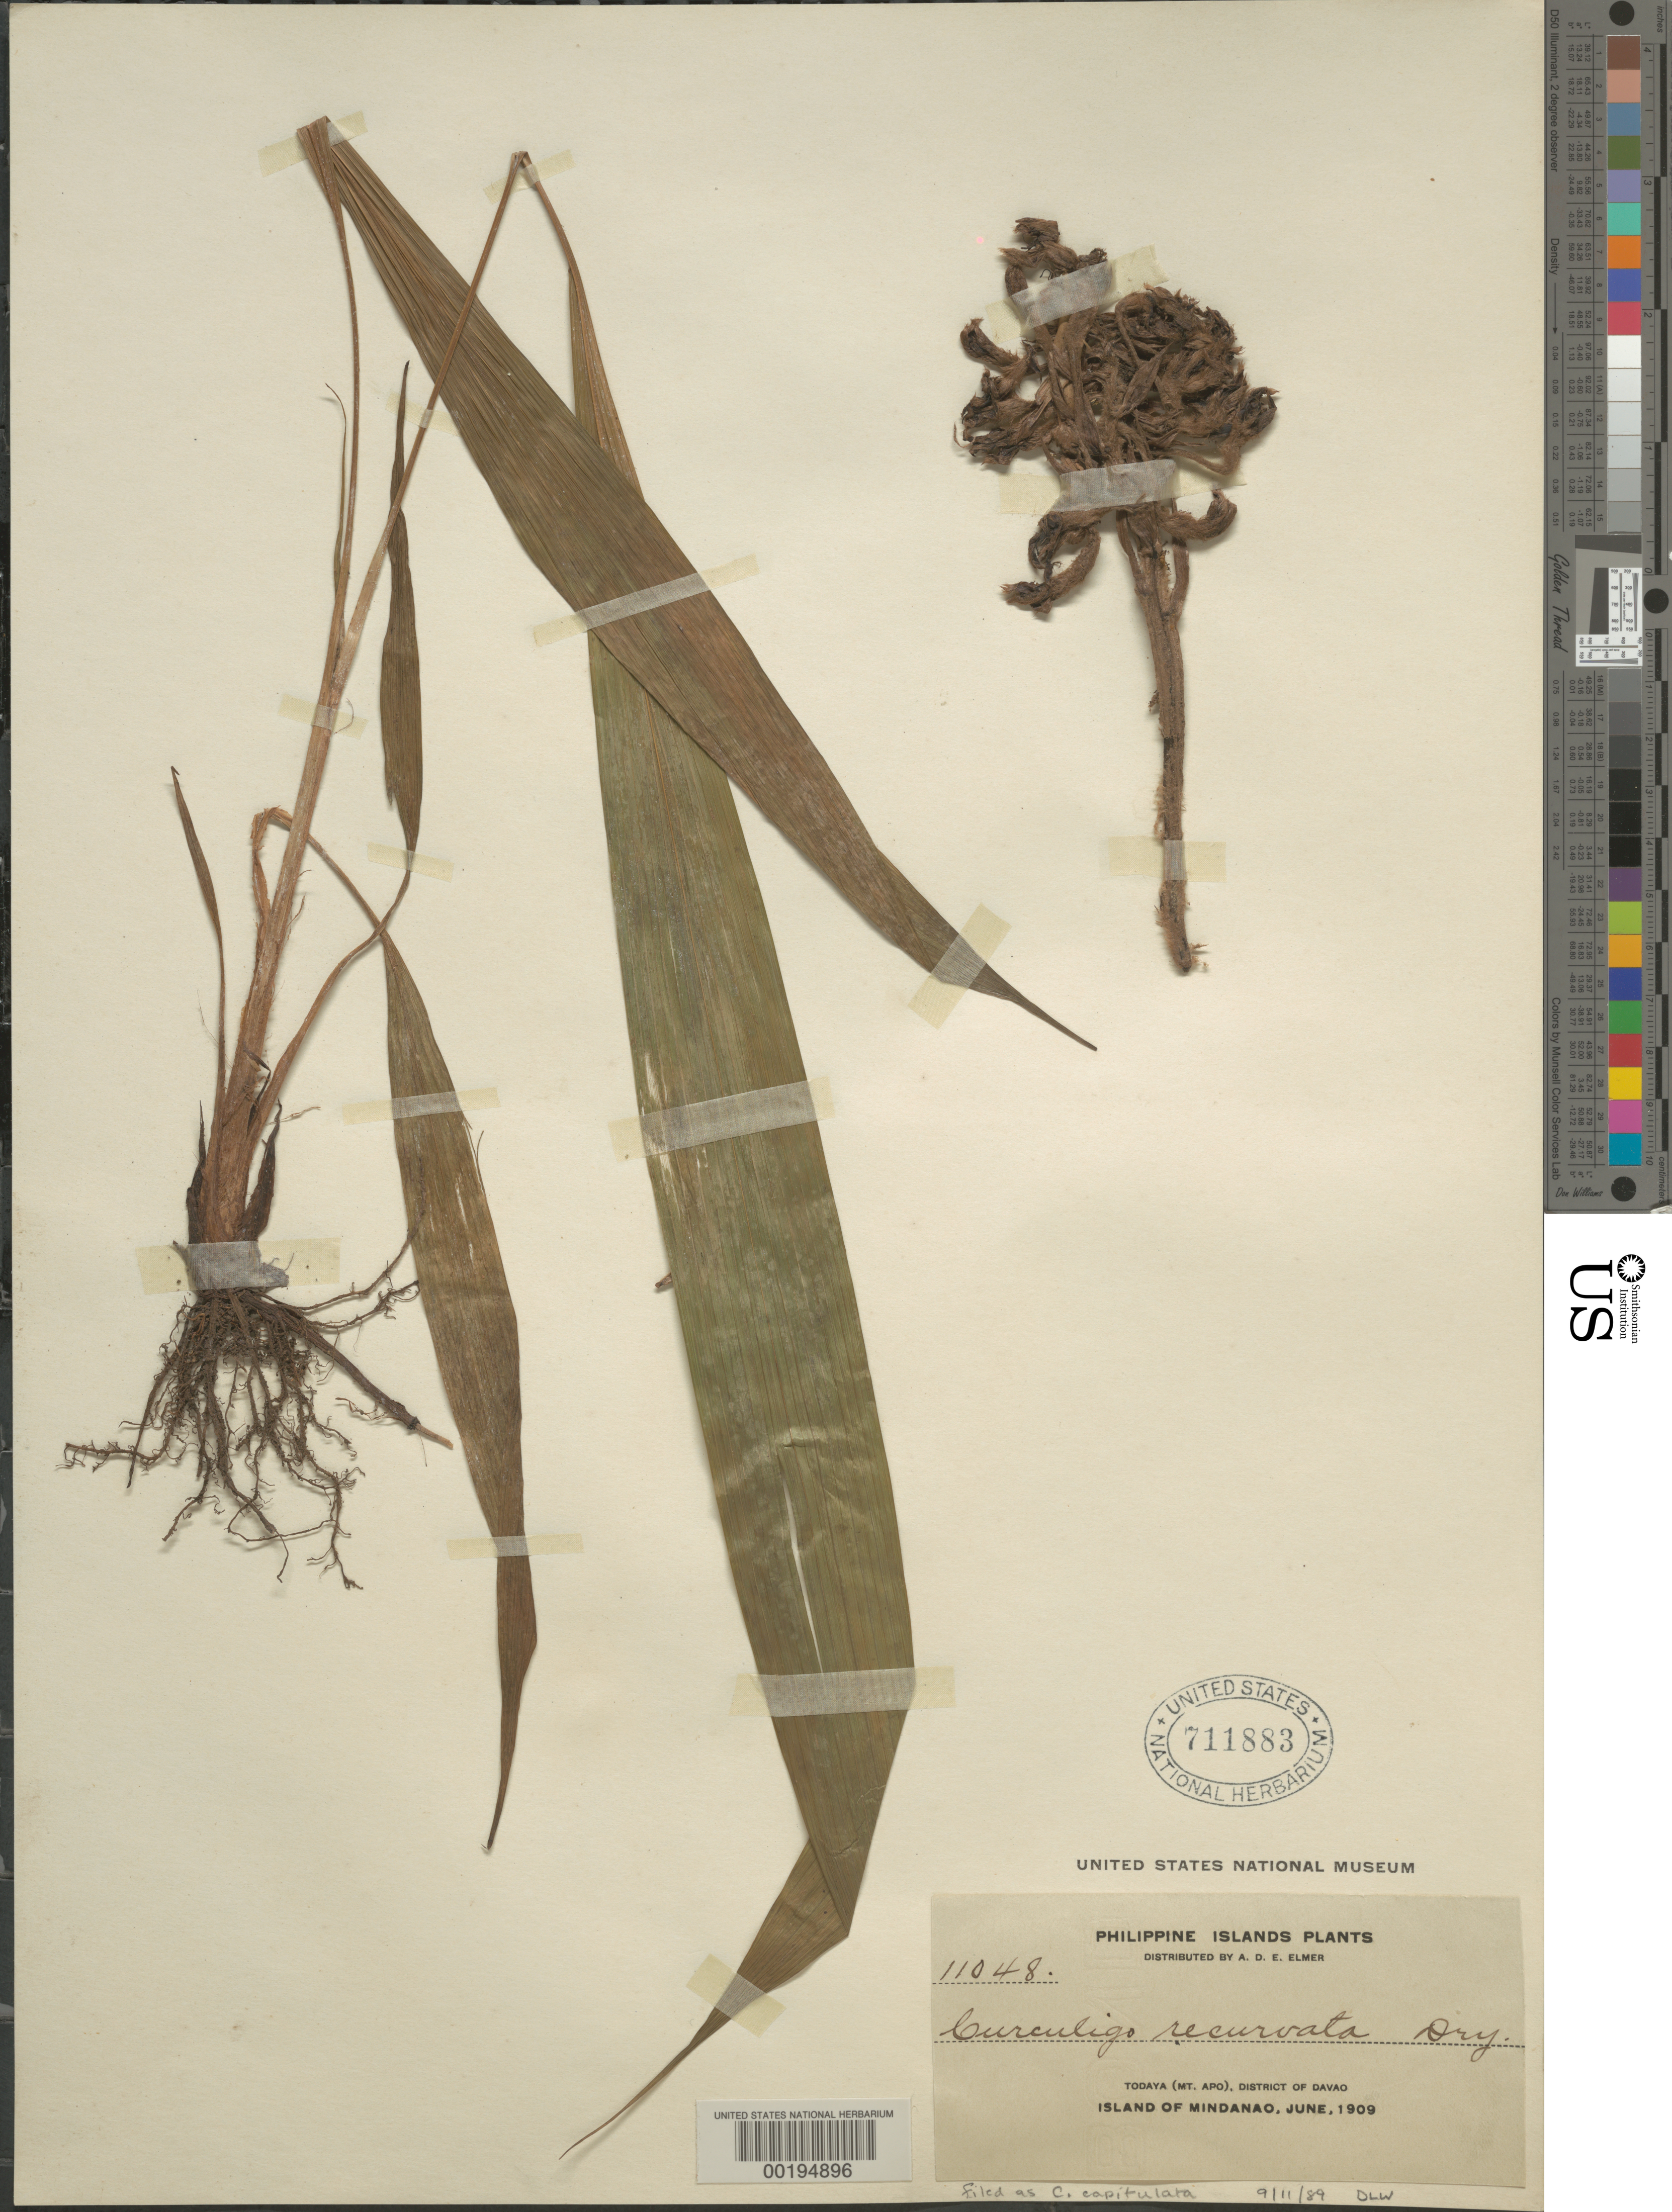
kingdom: Plantae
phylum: Tracheophyta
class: Liliopsida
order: Asparagales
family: Hypoxidaceae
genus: Curculigo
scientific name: Curculigo capitulata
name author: (Lour.) Kuntze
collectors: A. D. E. Elmer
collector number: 11048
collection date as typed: Jun 1909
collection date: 1909-06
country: Philippines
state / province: Davao / Soccsksargen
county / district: Cotabato del Norte / Davao del Sur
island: Mindanao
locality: Todaya (Mt. Apo), Davao Dist.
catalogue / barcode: US 711883